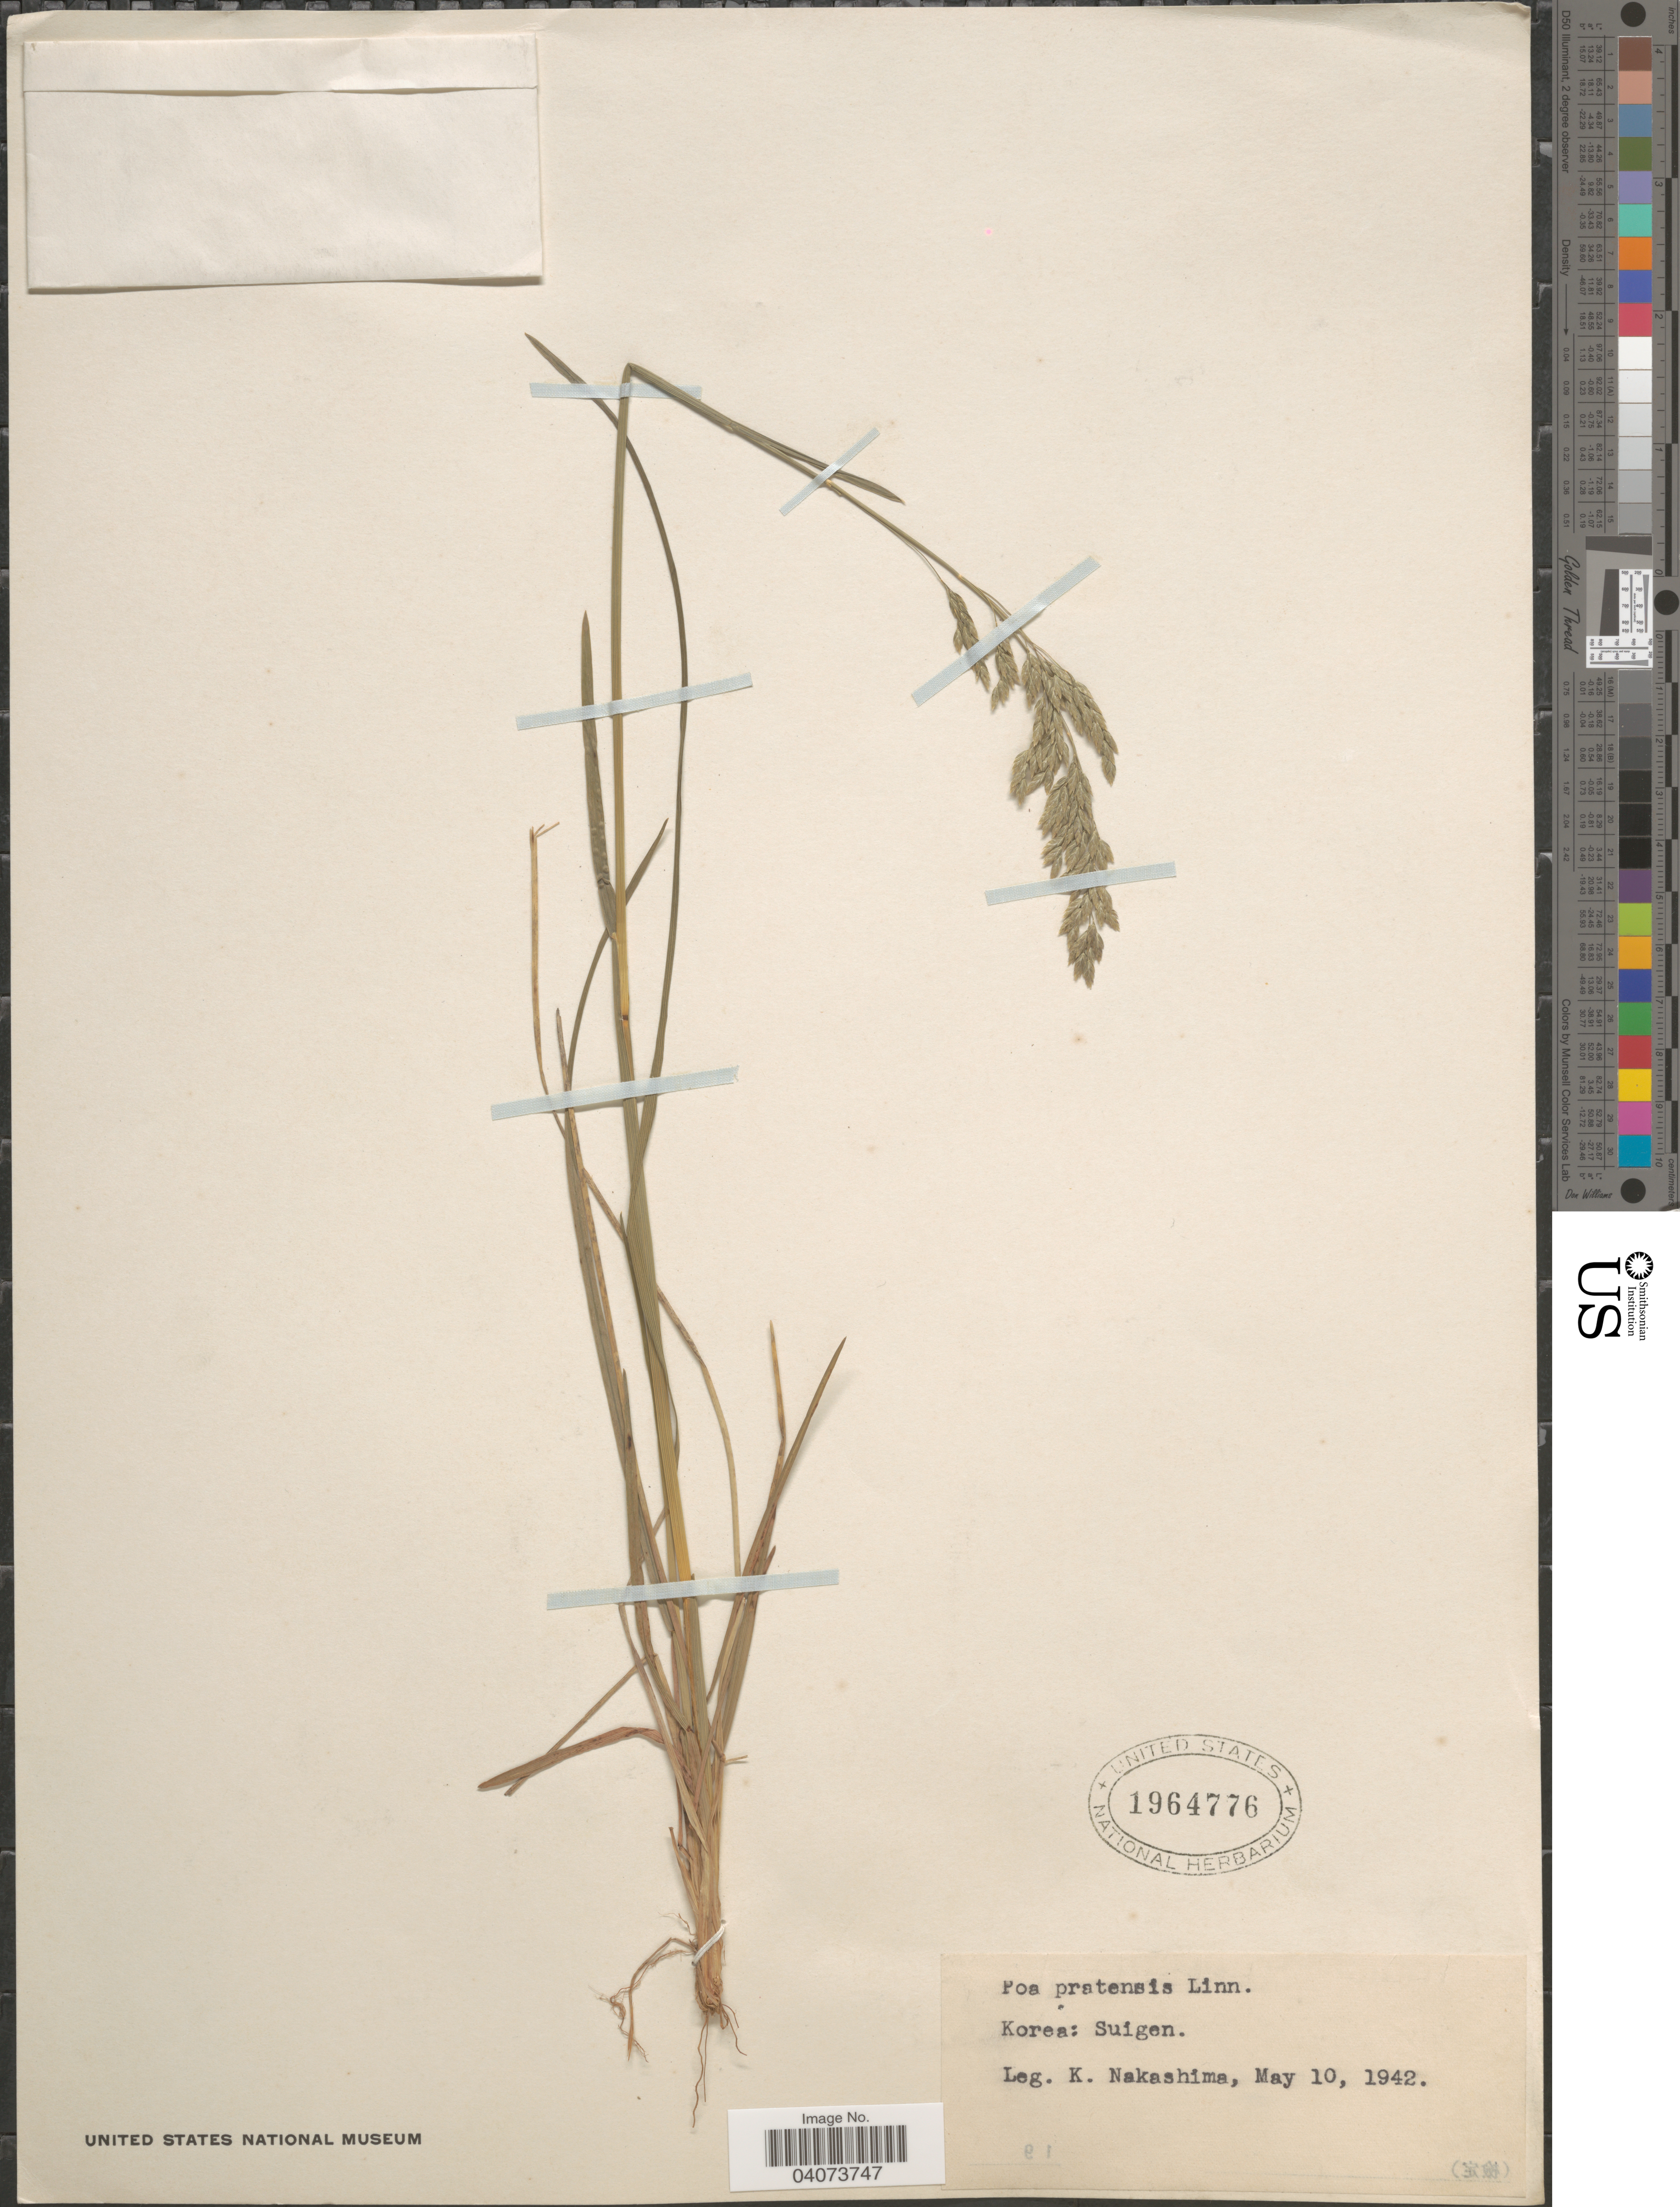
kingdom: Plantae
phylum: Tracheophyta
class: Liliopsida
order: Poales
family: Poaceae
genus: Poa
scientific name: Poa pratensis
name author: L.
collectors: K. Nakashima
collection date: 1942-05-10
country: North Korea / South Korea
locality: Suigen.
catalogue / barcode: US 1964776